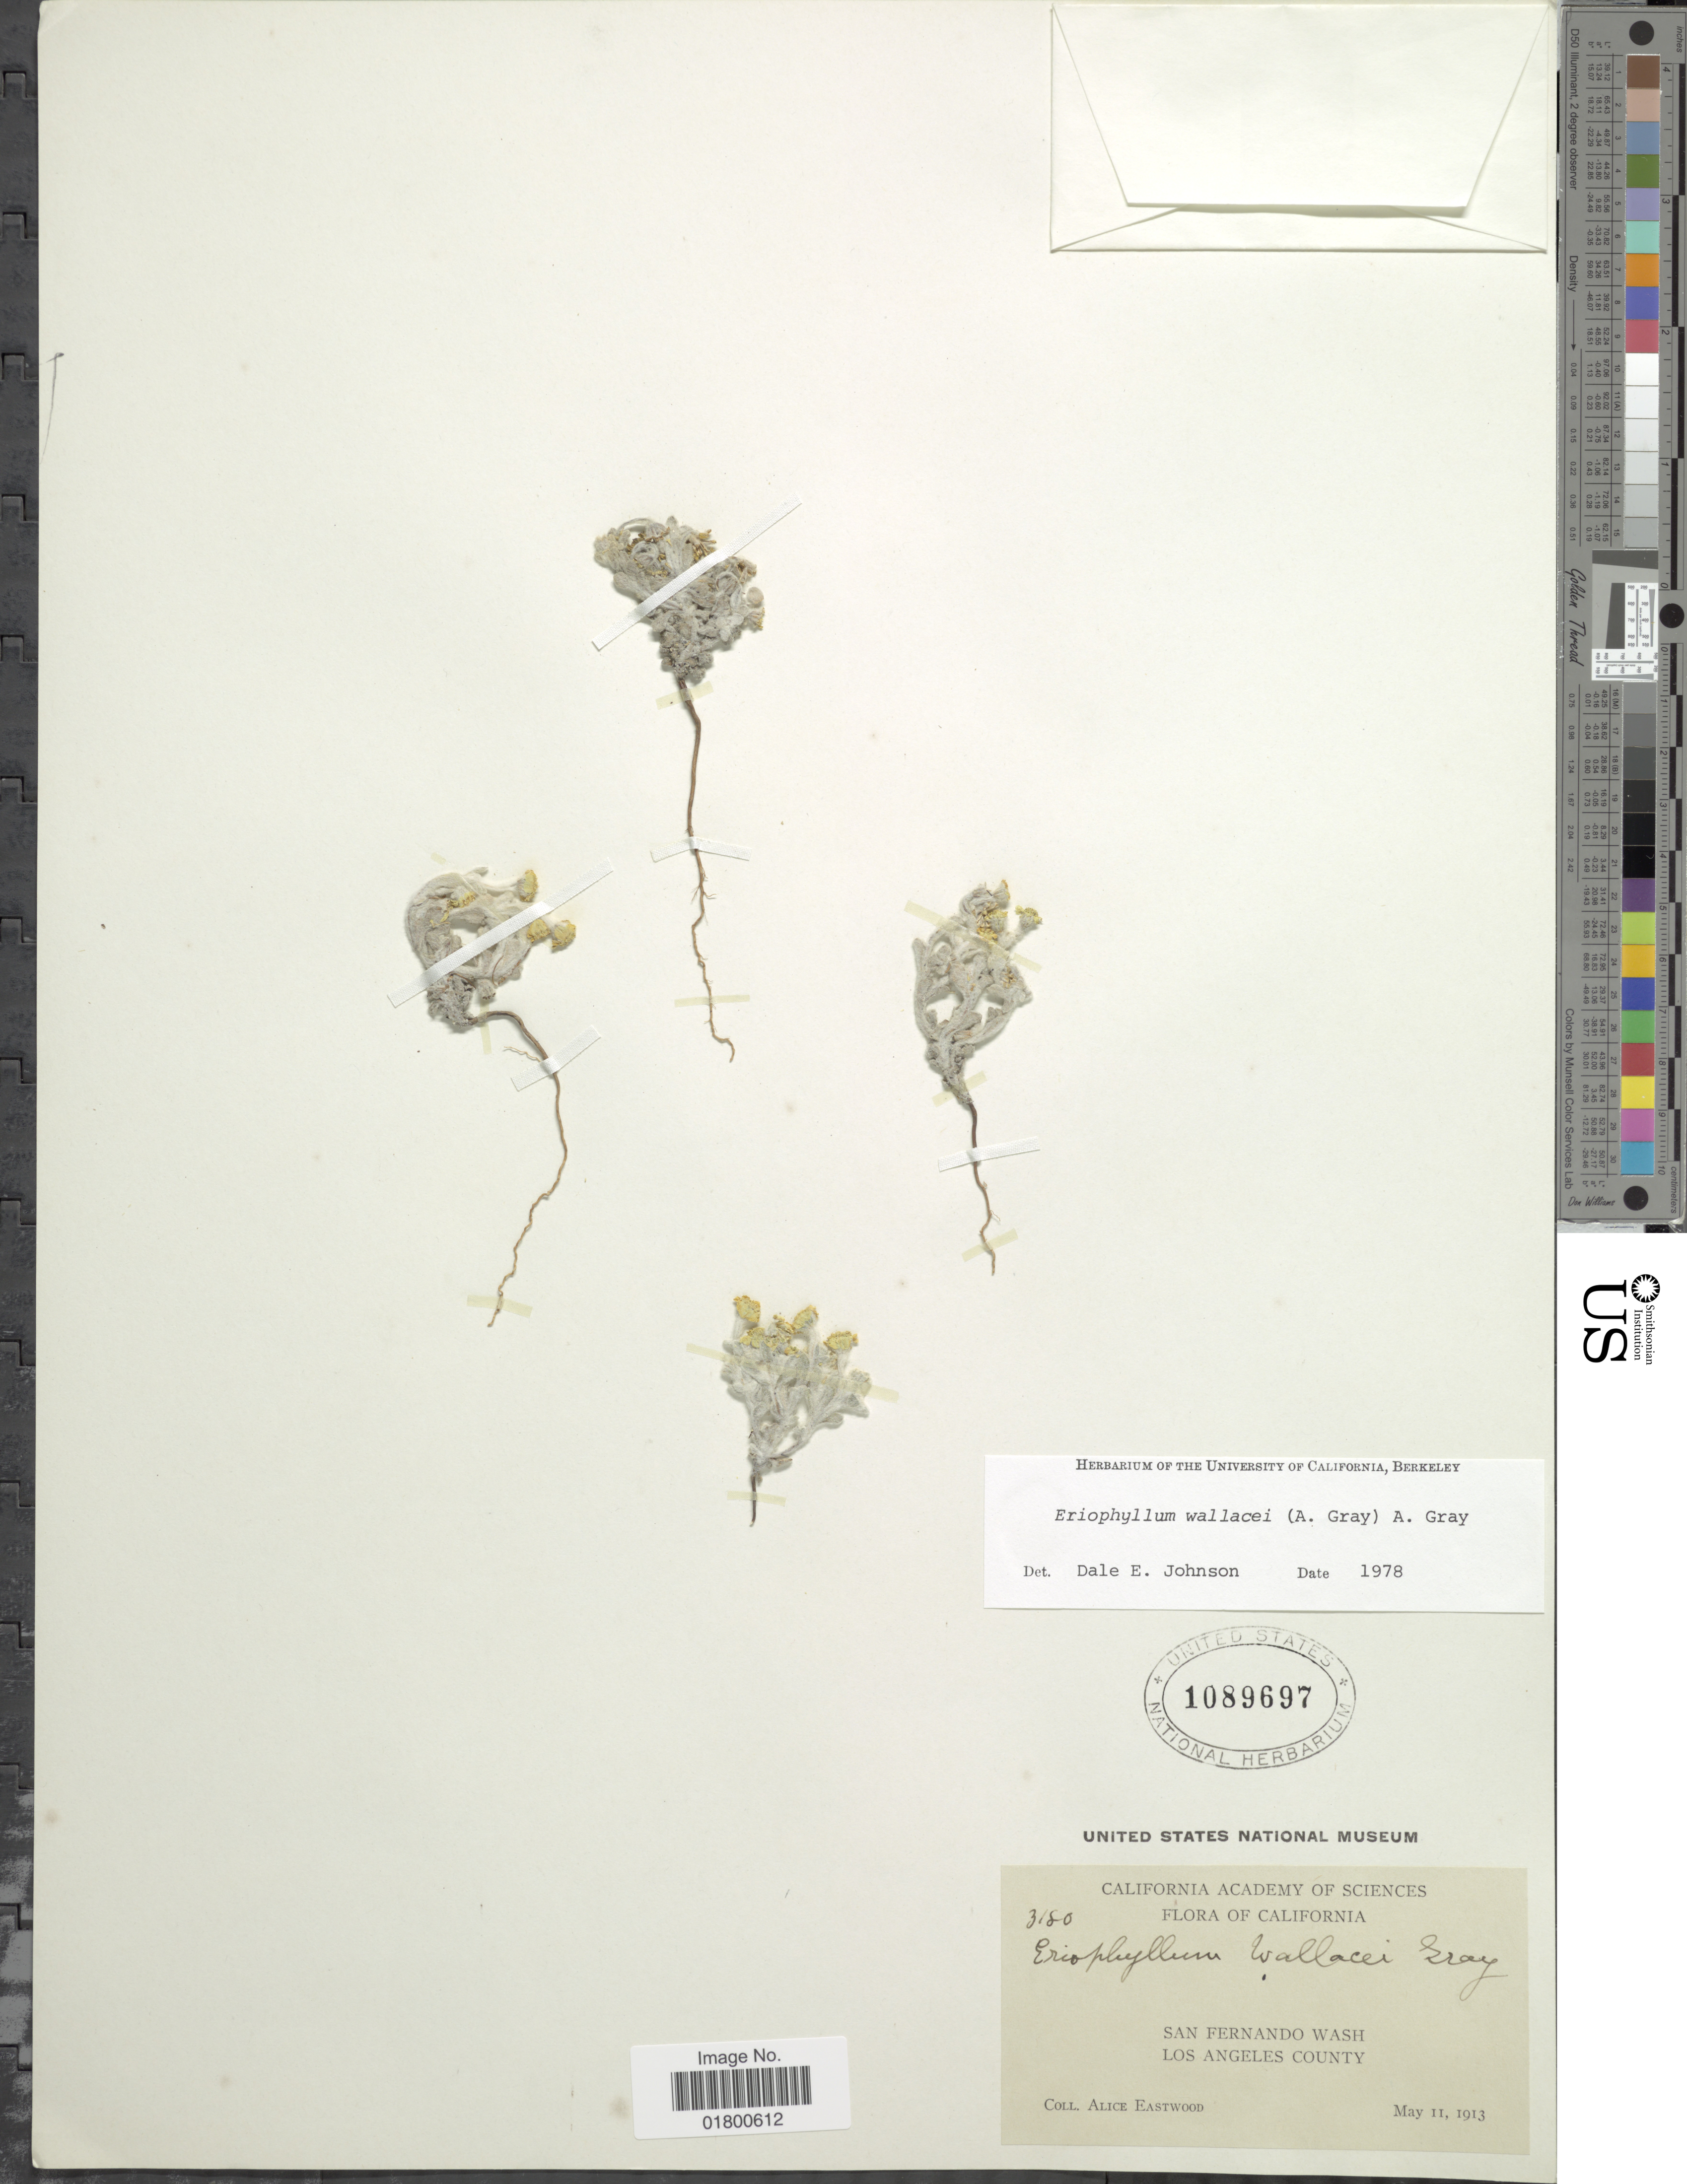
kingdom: Plantae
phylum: Tracheophyta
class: Magnoliopsida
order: Asterales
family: Asteraceae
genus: Eriophyllum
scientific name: Eriophyllum wallacei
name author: (A. Gray) A. Gray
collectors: A. Eastwood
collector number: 3180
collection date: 1913-05-11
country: United States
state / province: California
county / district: Los Angeles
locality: San Fernando Wash, Los Angeles County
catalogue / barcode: US 1089697